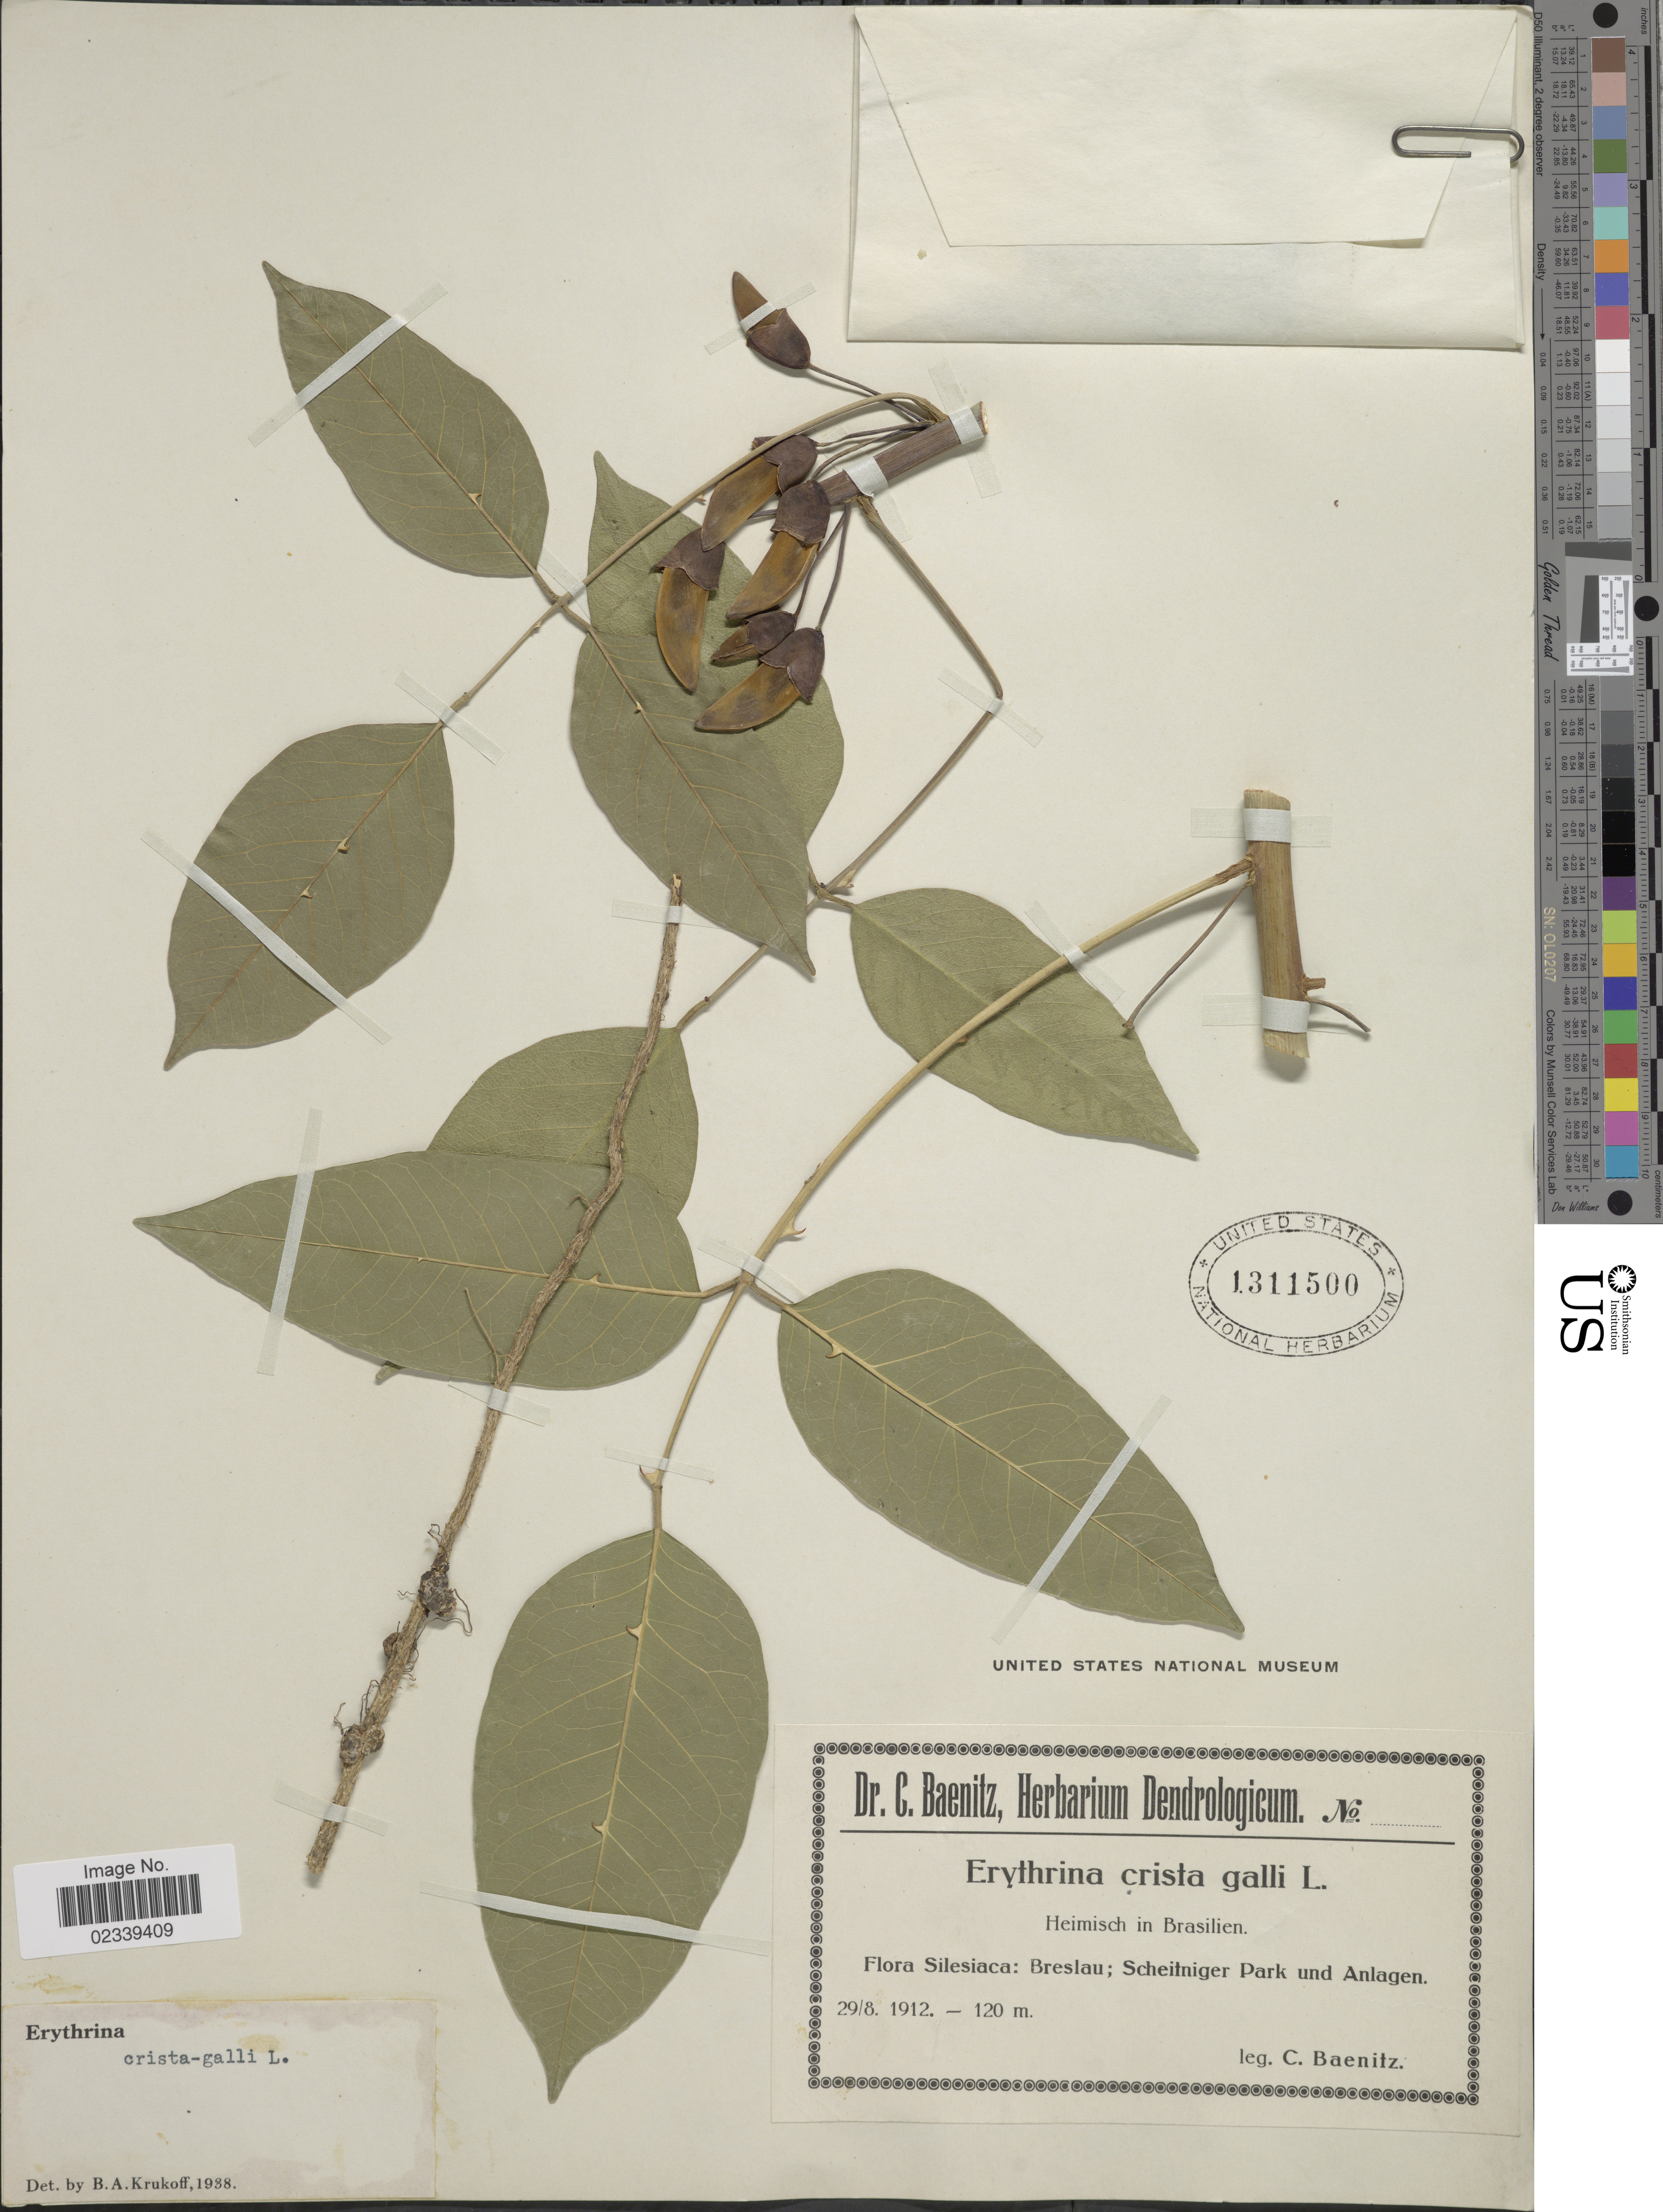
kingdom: Plantae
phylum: Tracheophyta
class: Magnoliopsida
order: Fabales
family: Fabaceae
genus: Erythrina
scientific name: Erythrina crista-galli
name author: L.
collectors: C. G. Baenitz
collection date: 1912-08-29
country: Poland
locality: Silesiaca: Breslau; Scheitniger Park und Anlagen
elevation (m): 120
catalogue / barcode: US 1311500